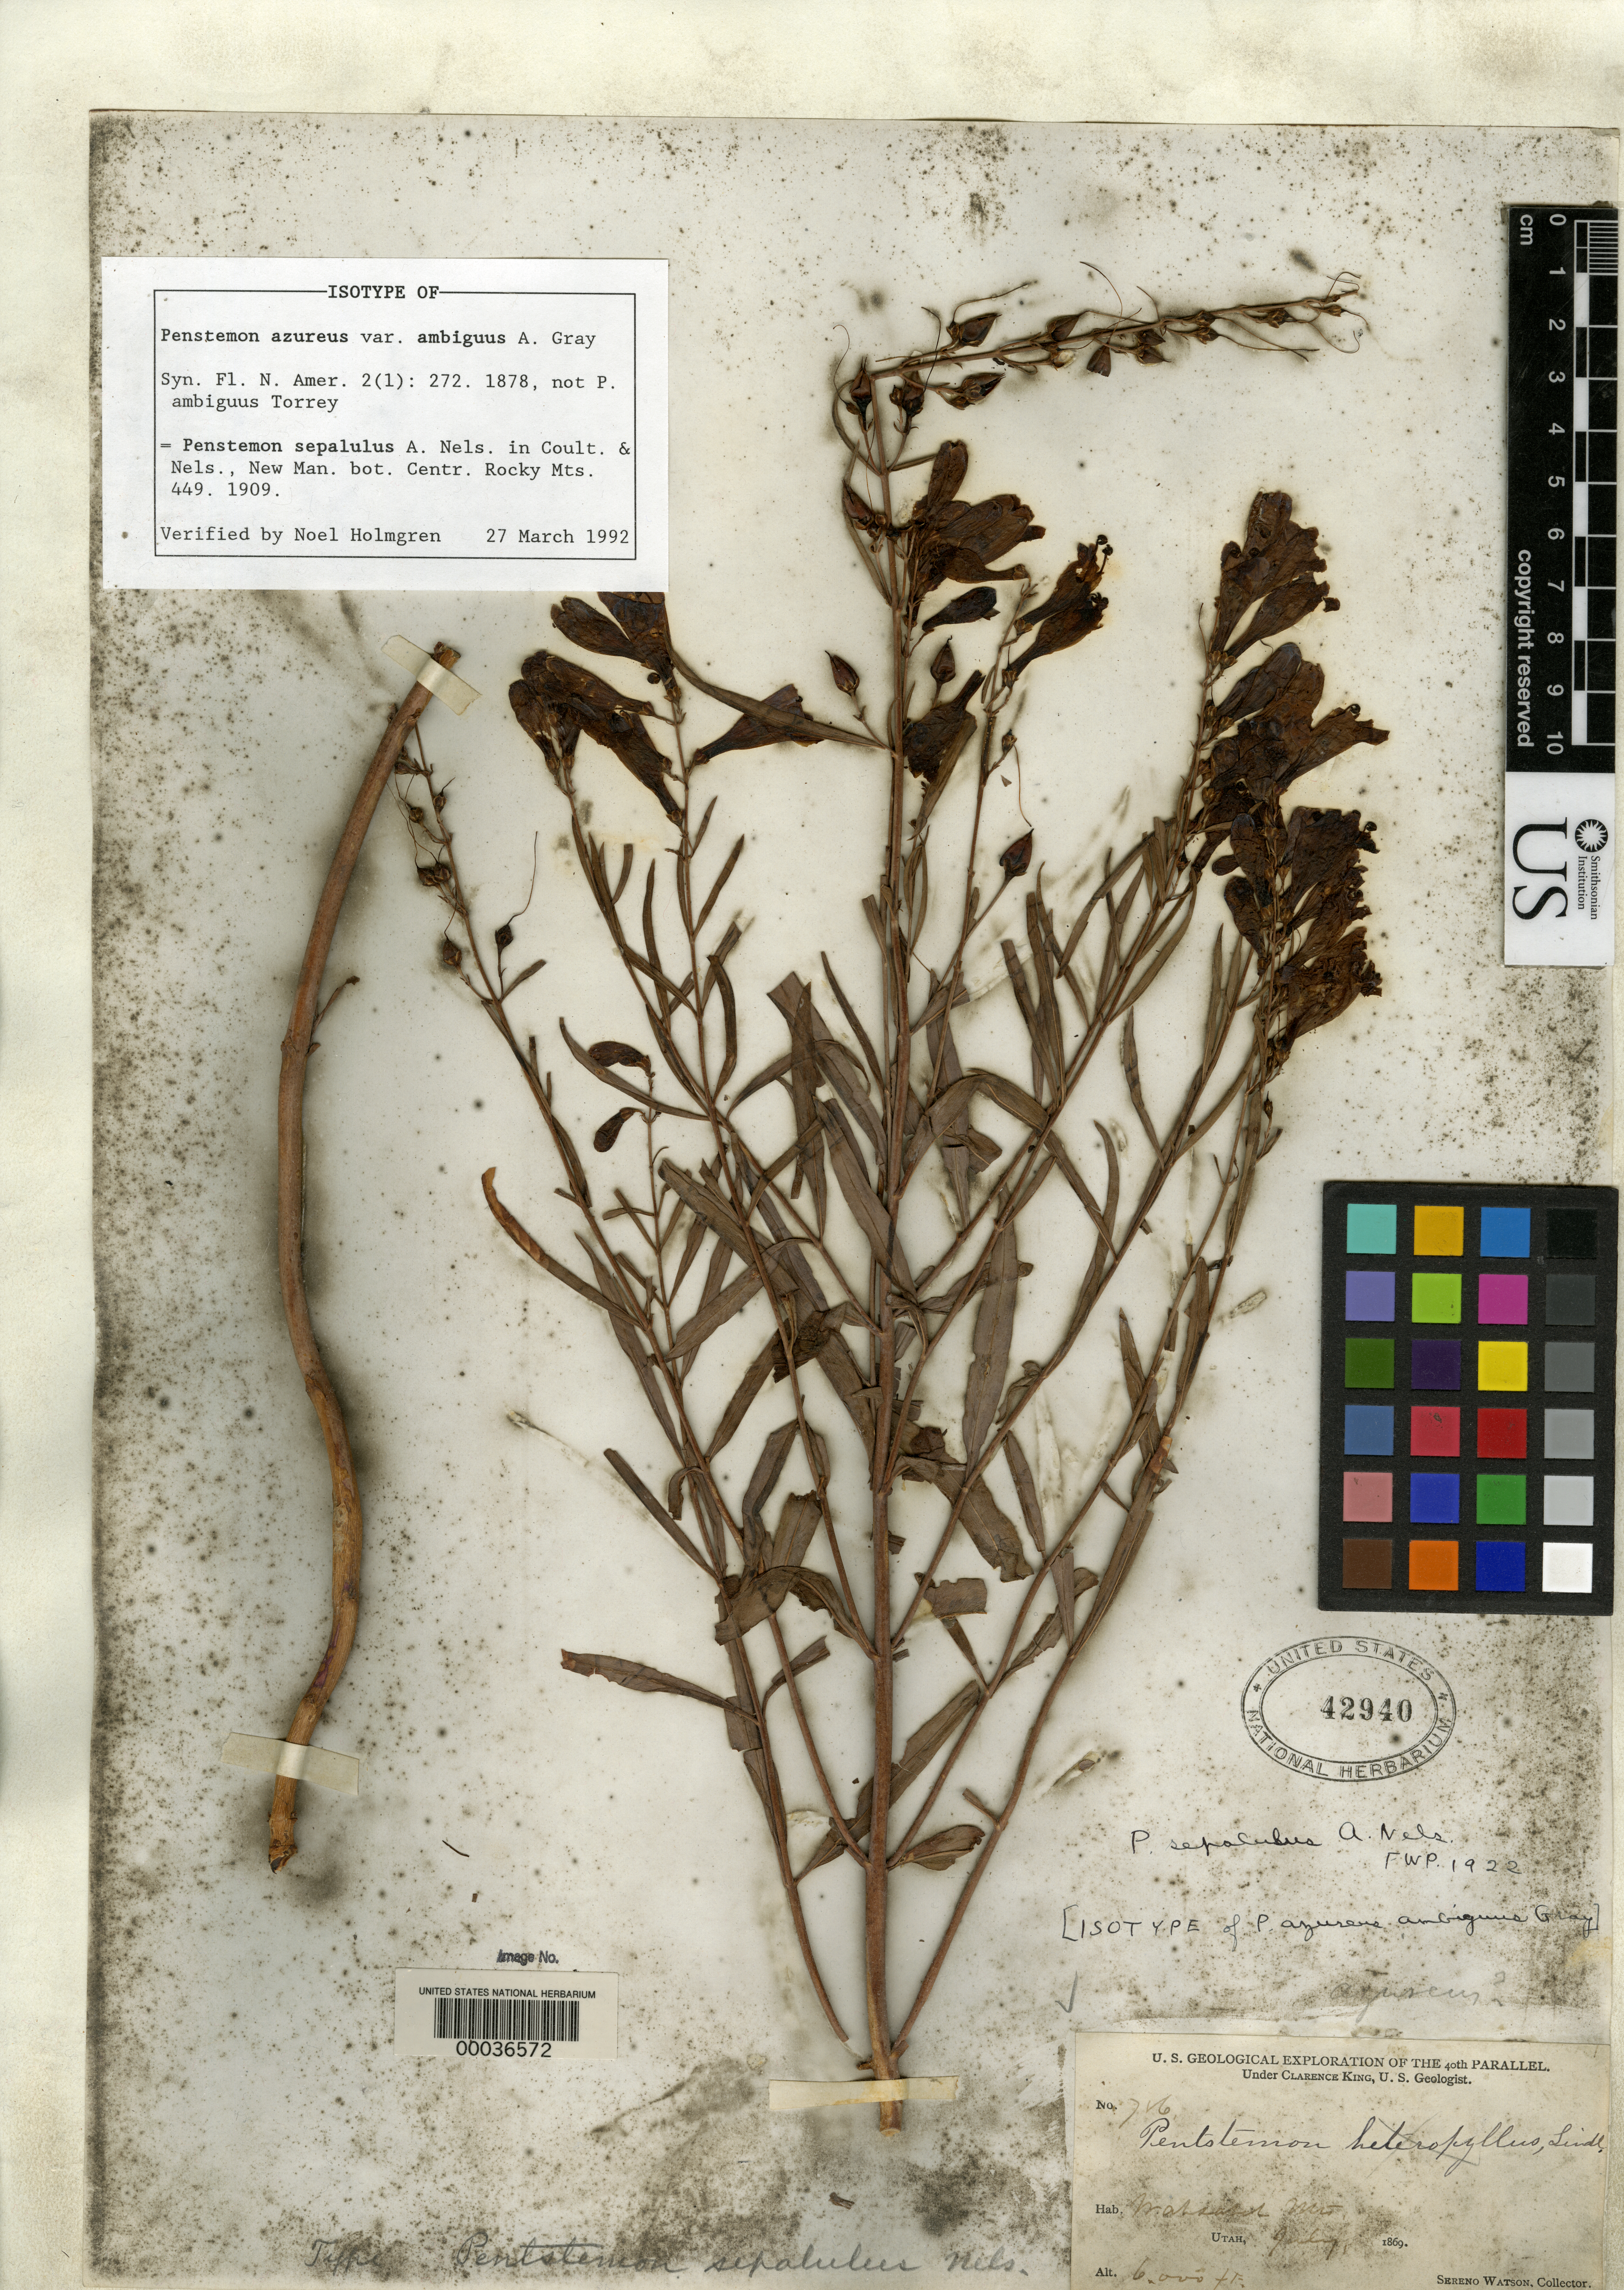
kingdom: Plantae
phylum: Tracheophyta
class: Magnoliopsida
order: Lamiales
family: Plantaginaceae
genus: Penstemon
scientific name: Penstemon azureus var. ambiguus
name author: A. Gray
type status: Isotype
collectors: S. Watson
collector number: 786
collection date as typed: Jul 1869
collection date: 1869-07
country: United States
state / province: Utah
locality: Wasatch Mountains, Provo vicinity.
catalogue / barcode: US 42940